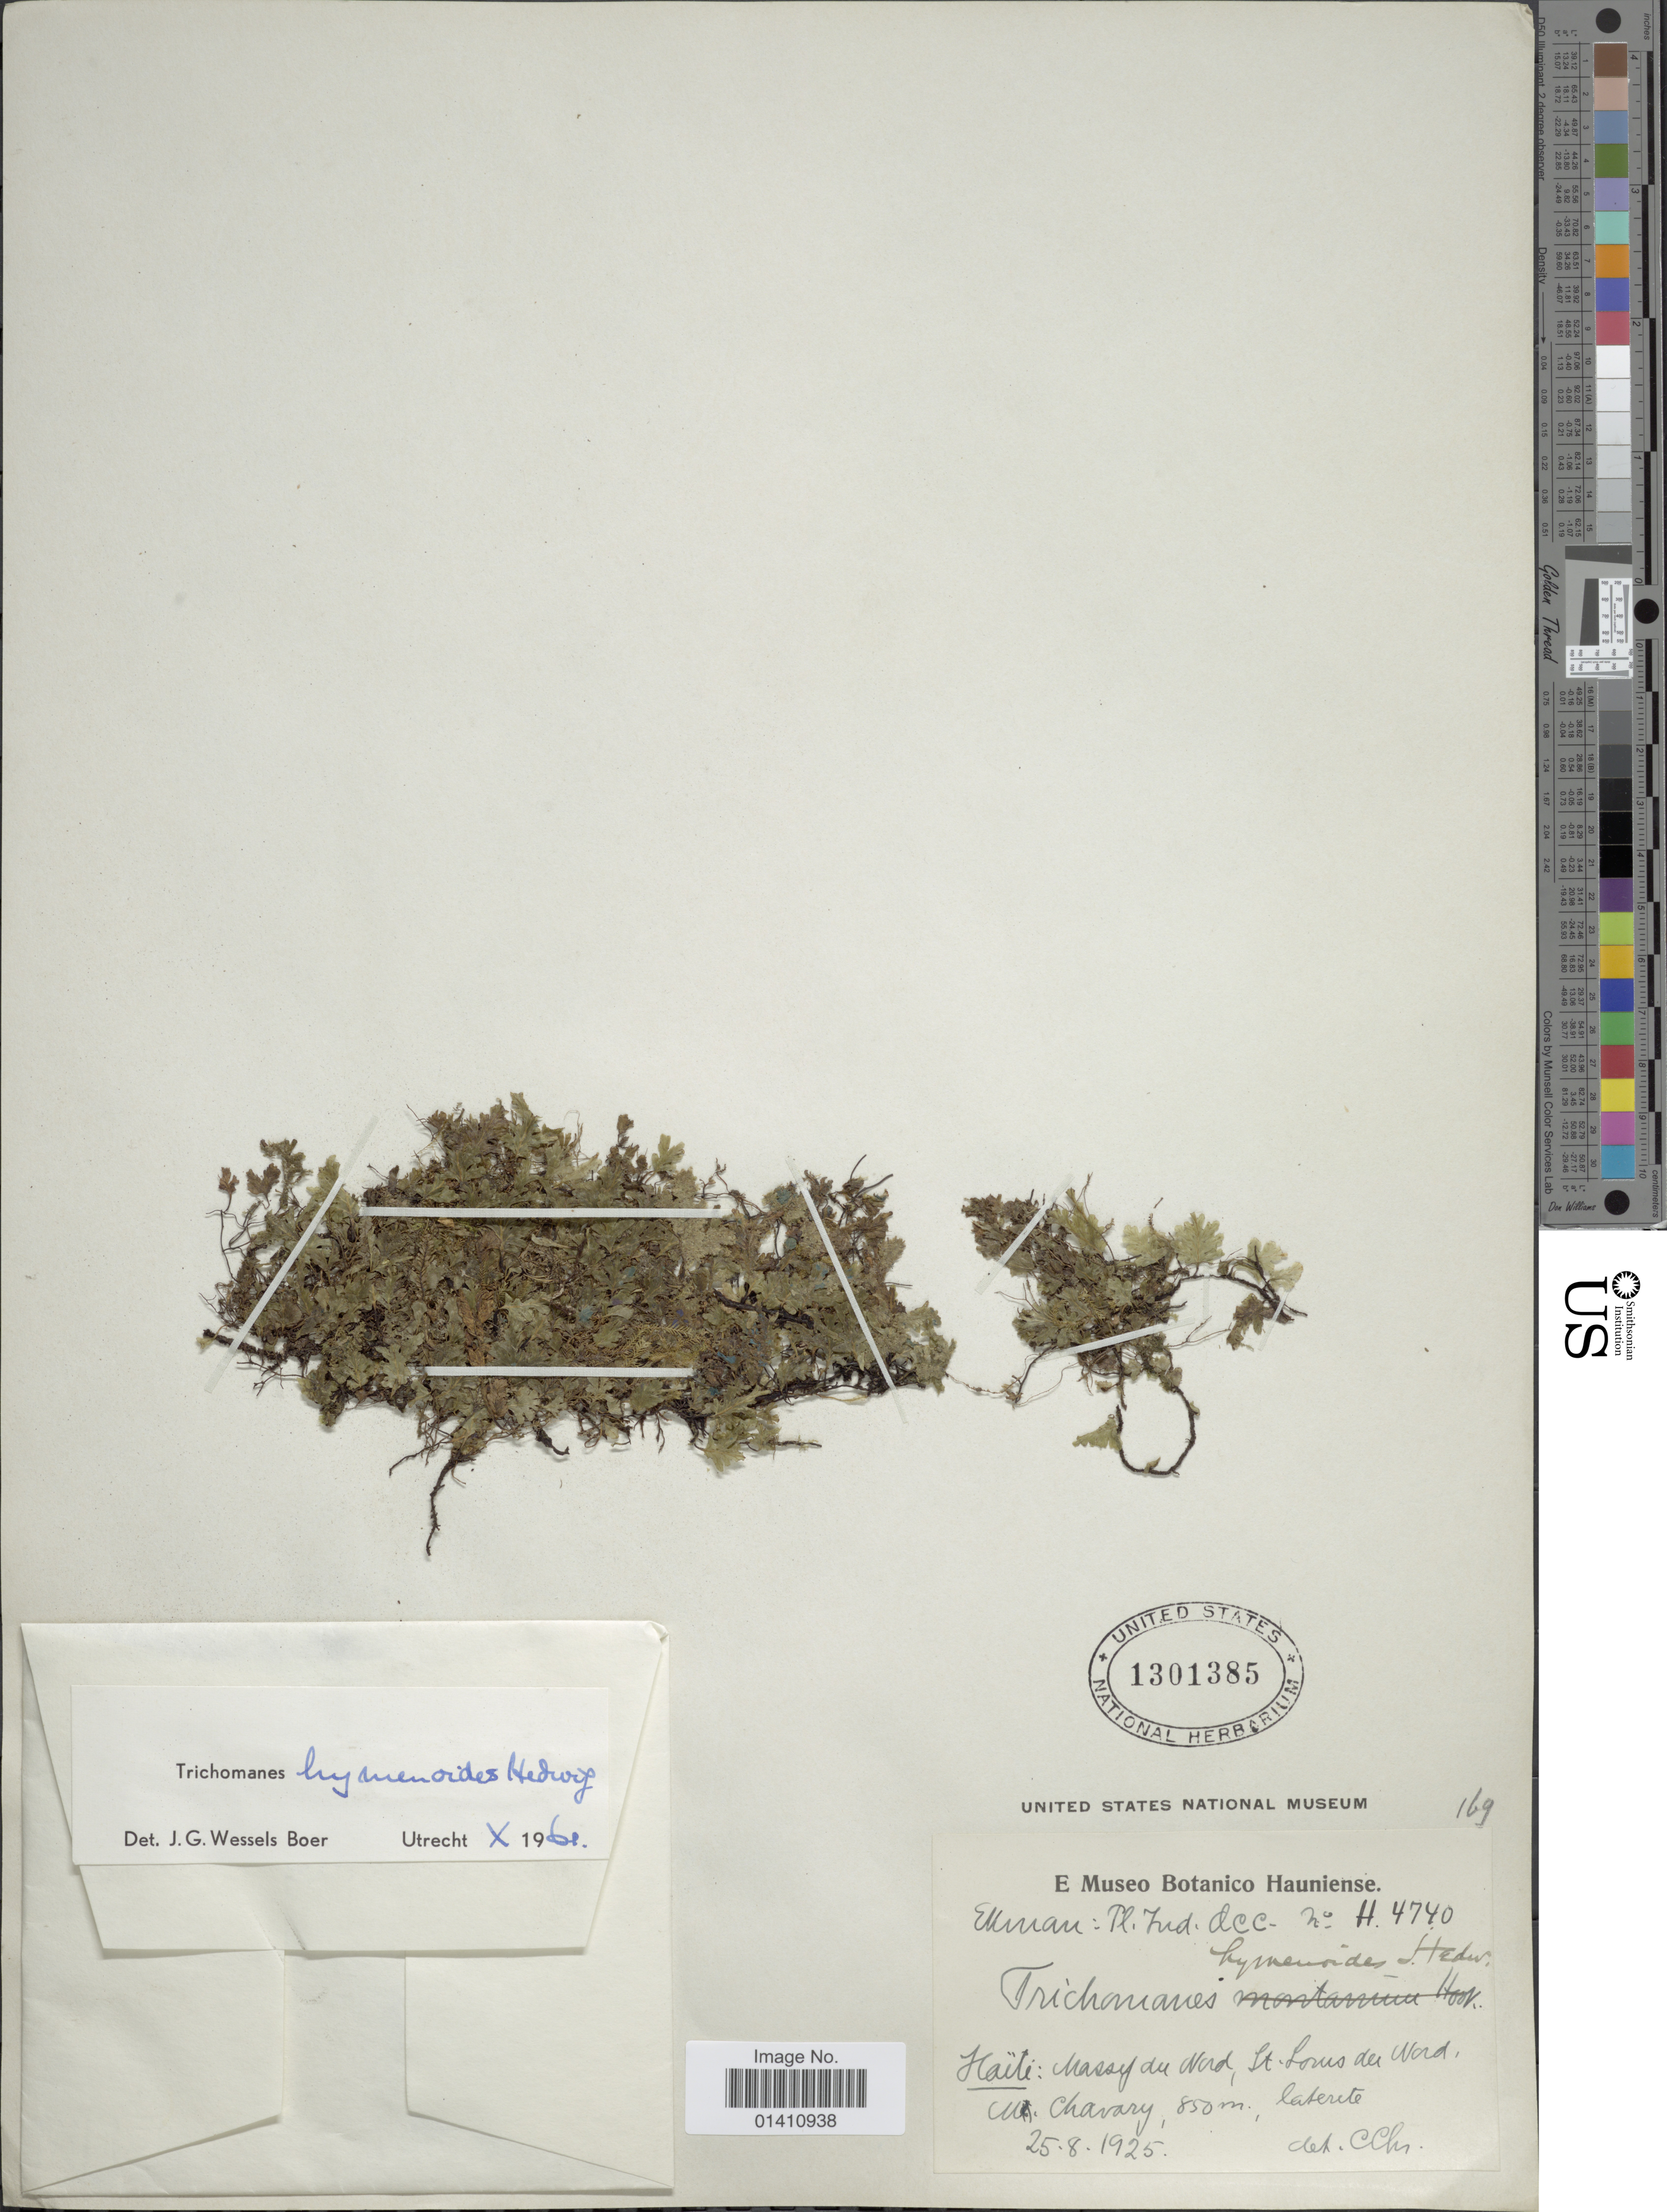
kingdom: Plantae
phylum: Tracheophyta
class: Polypodiopsida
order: Hymenophyllales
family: Hymenophyllaceae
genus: Didymoglossum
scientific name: Didymoglossum hymenoides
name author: (Hedw.) Copel.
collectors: -. Ekman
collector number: H4740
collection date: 1925-08-25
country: Haiti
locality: Massif du Nord, St. Louis du Nord Mt. Chavary.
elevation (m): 850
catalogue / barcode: US 1301383